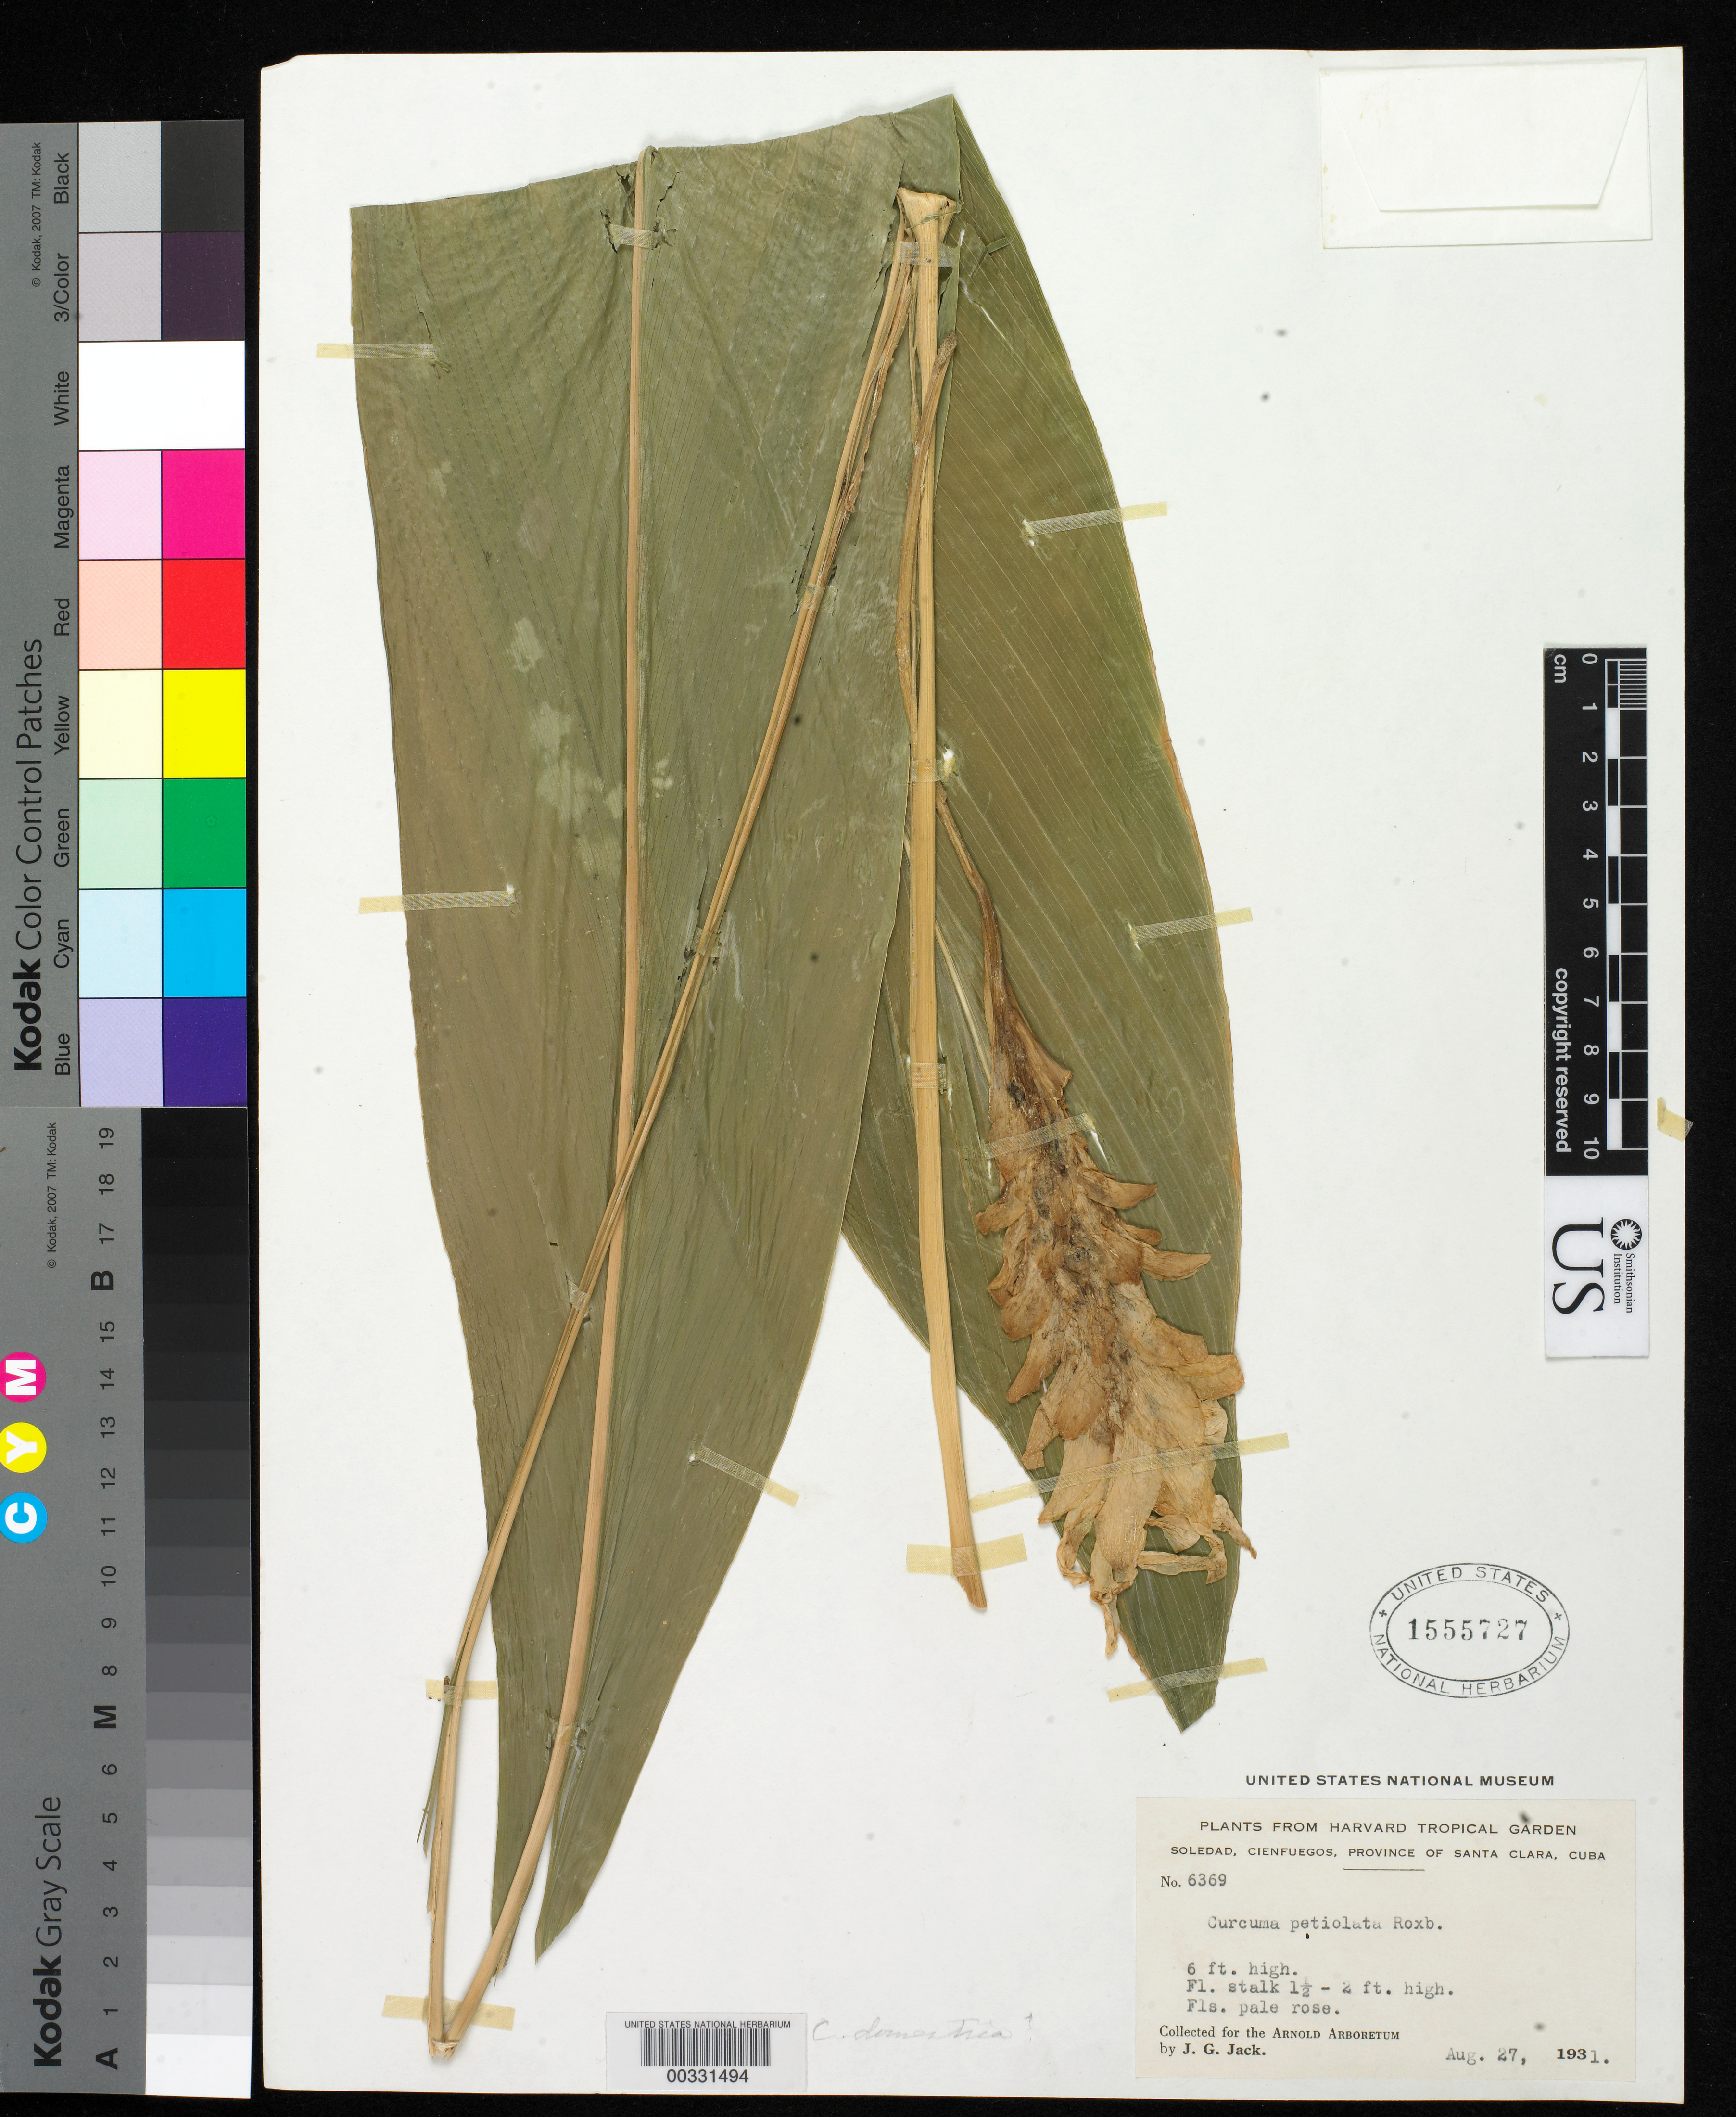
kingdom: Plantae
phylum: Tracheophyta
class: Liliopsida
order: Zingiberales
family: Zingiberaceae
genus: Curcuma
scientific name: Curcuma domestica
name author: Valeton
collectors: J. G. Jack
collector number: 6369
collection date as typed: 27 Aug 1931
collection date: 1931-08-27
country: Cuba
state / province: Las Villas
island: Greater Antilles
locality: Soledad, cienfuegos, prov of santa clara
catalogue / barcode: US 1555727